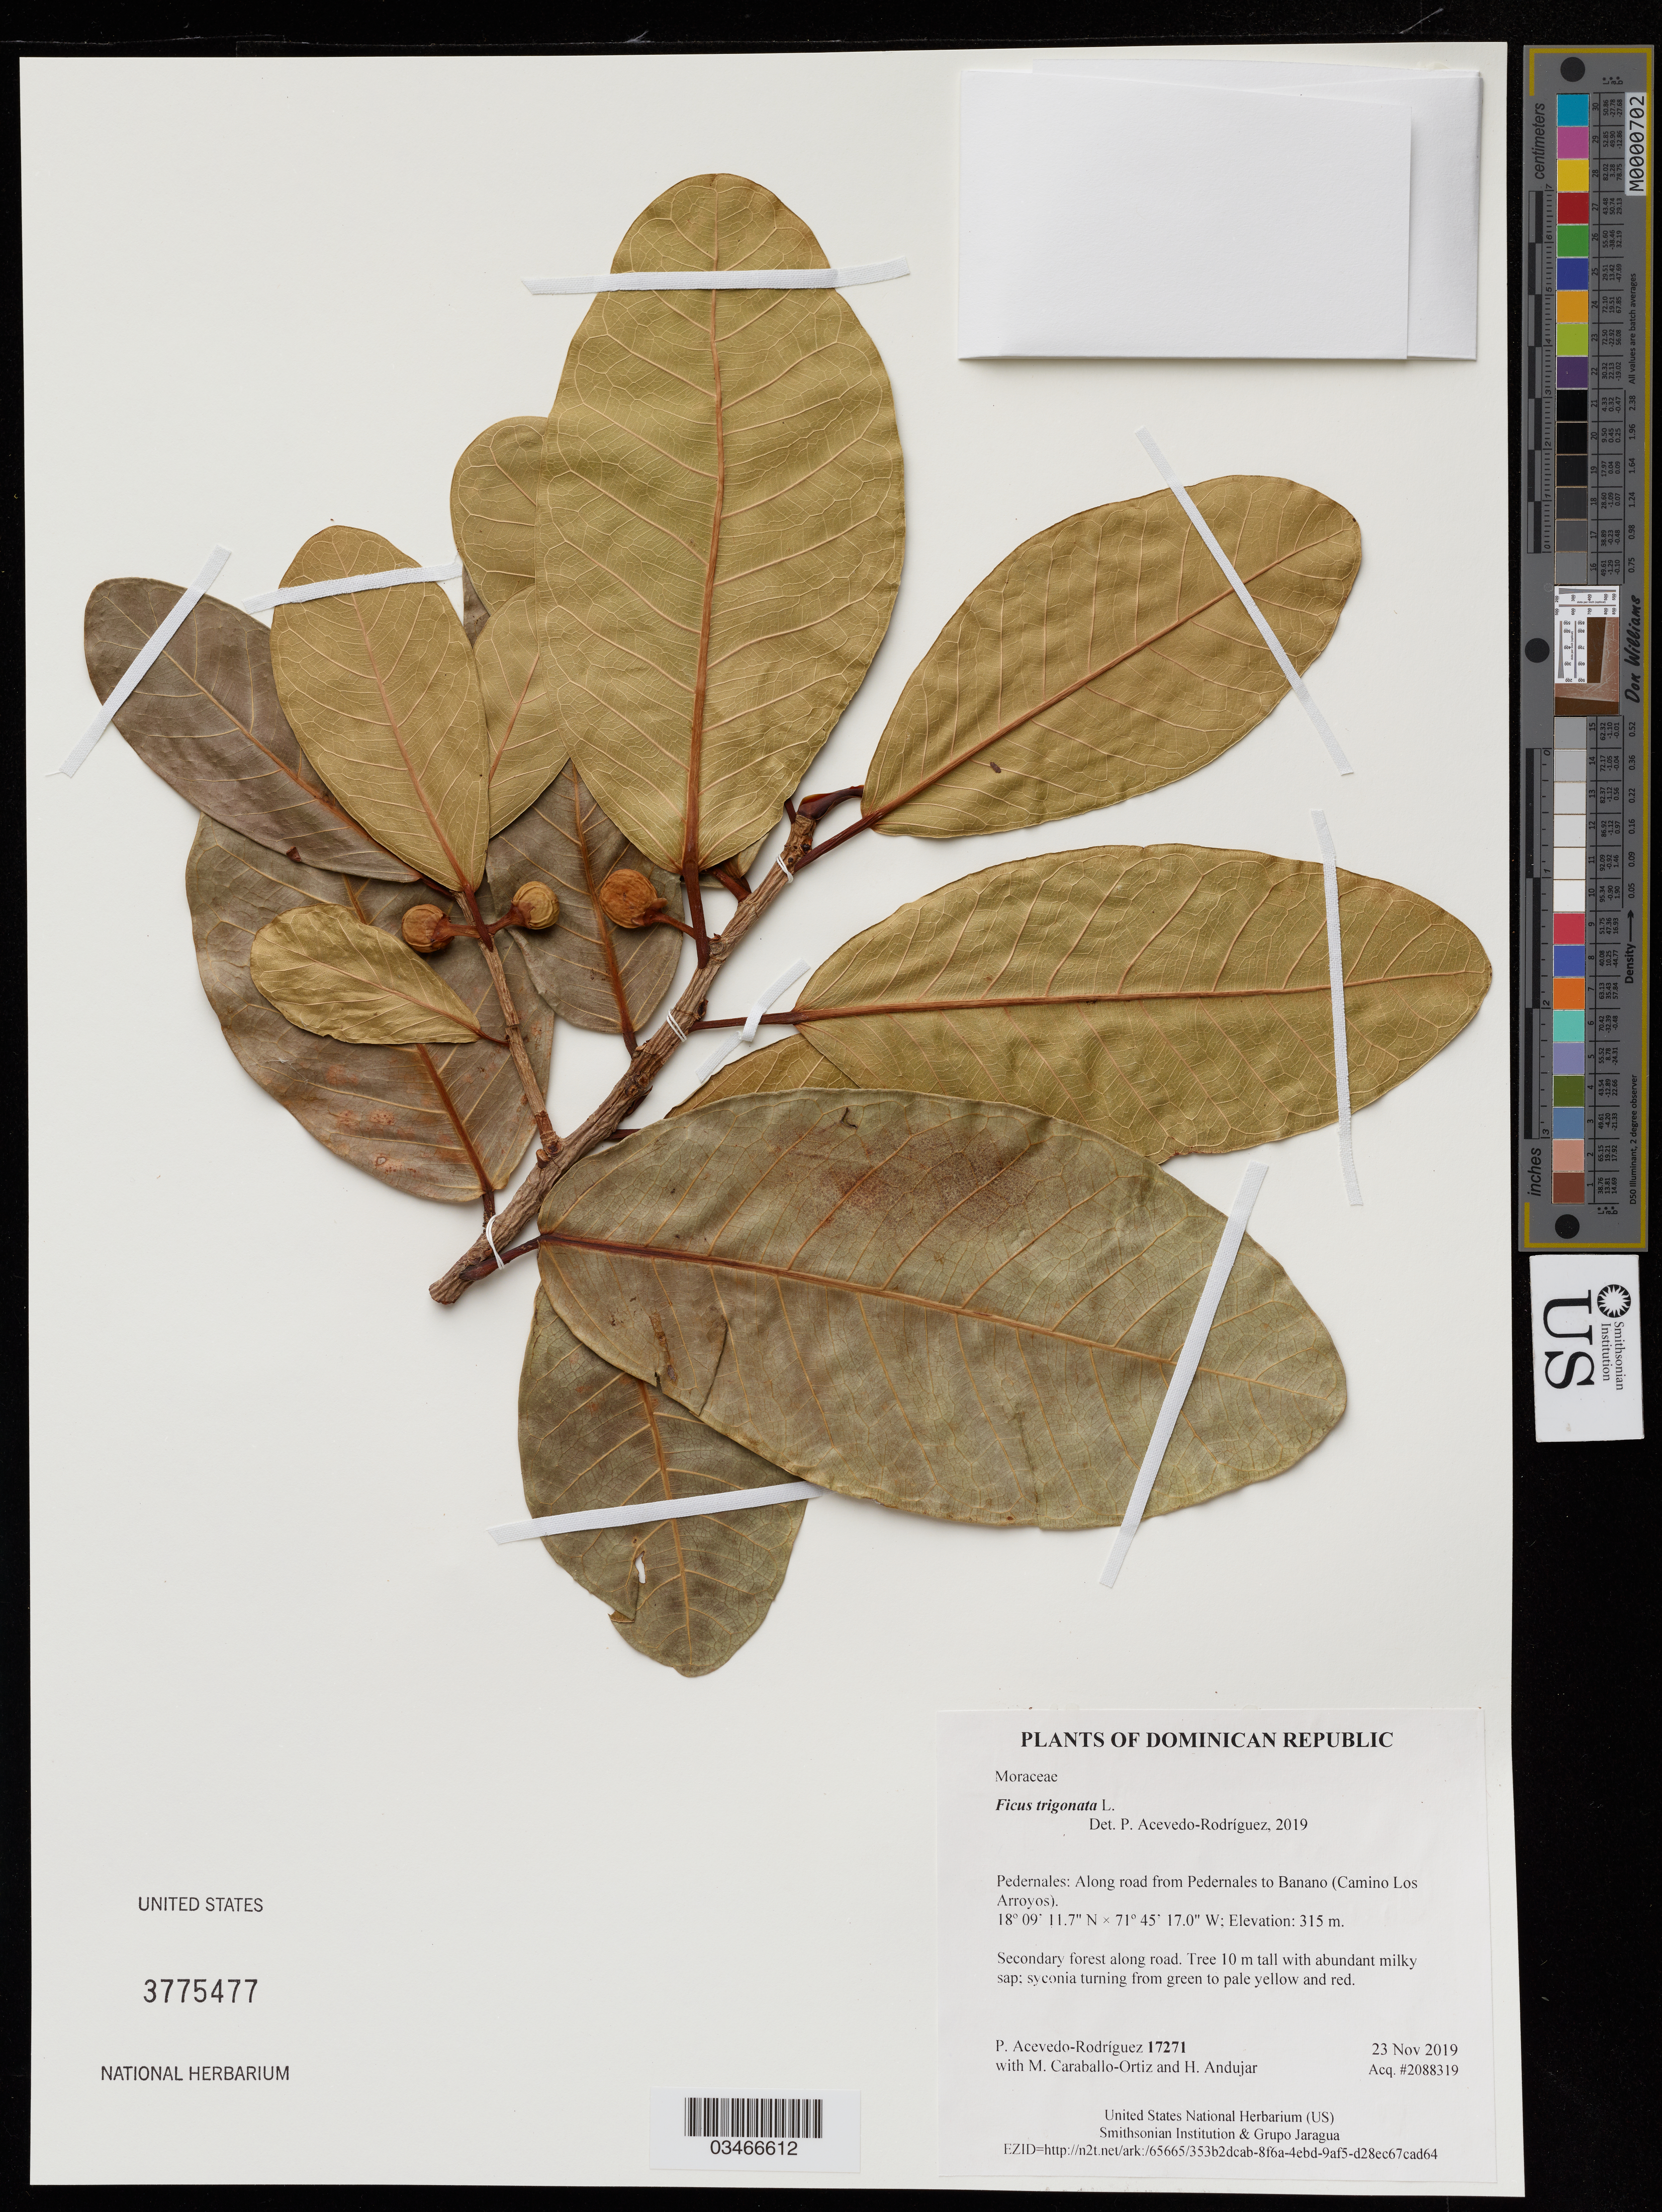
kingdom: Plantae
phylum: Tracheophyta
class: Magnoliopsida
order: Rosales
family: Moraceae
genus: Ficus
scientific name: Ficus trigonata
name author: L.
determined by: Acevedo-Rodriguez, P., (US), Smithsonian Institution - National Museum of Natural History (UNITED STATES)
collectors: P. Acevedo-Rodriguez, M. Caraballo-Ortiz & H. Andujar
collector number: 17271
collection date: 2019-11-23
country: Dominican Republic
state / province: Pedernales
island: Hispaniola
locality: Along road from Pedernales to Banano (Camino Los Arroyos), disturbed roadside vegetation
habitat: Secondary forest along road.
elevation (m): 315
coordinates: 18.15326 N, 71.75472 W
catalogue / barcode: US 3775477